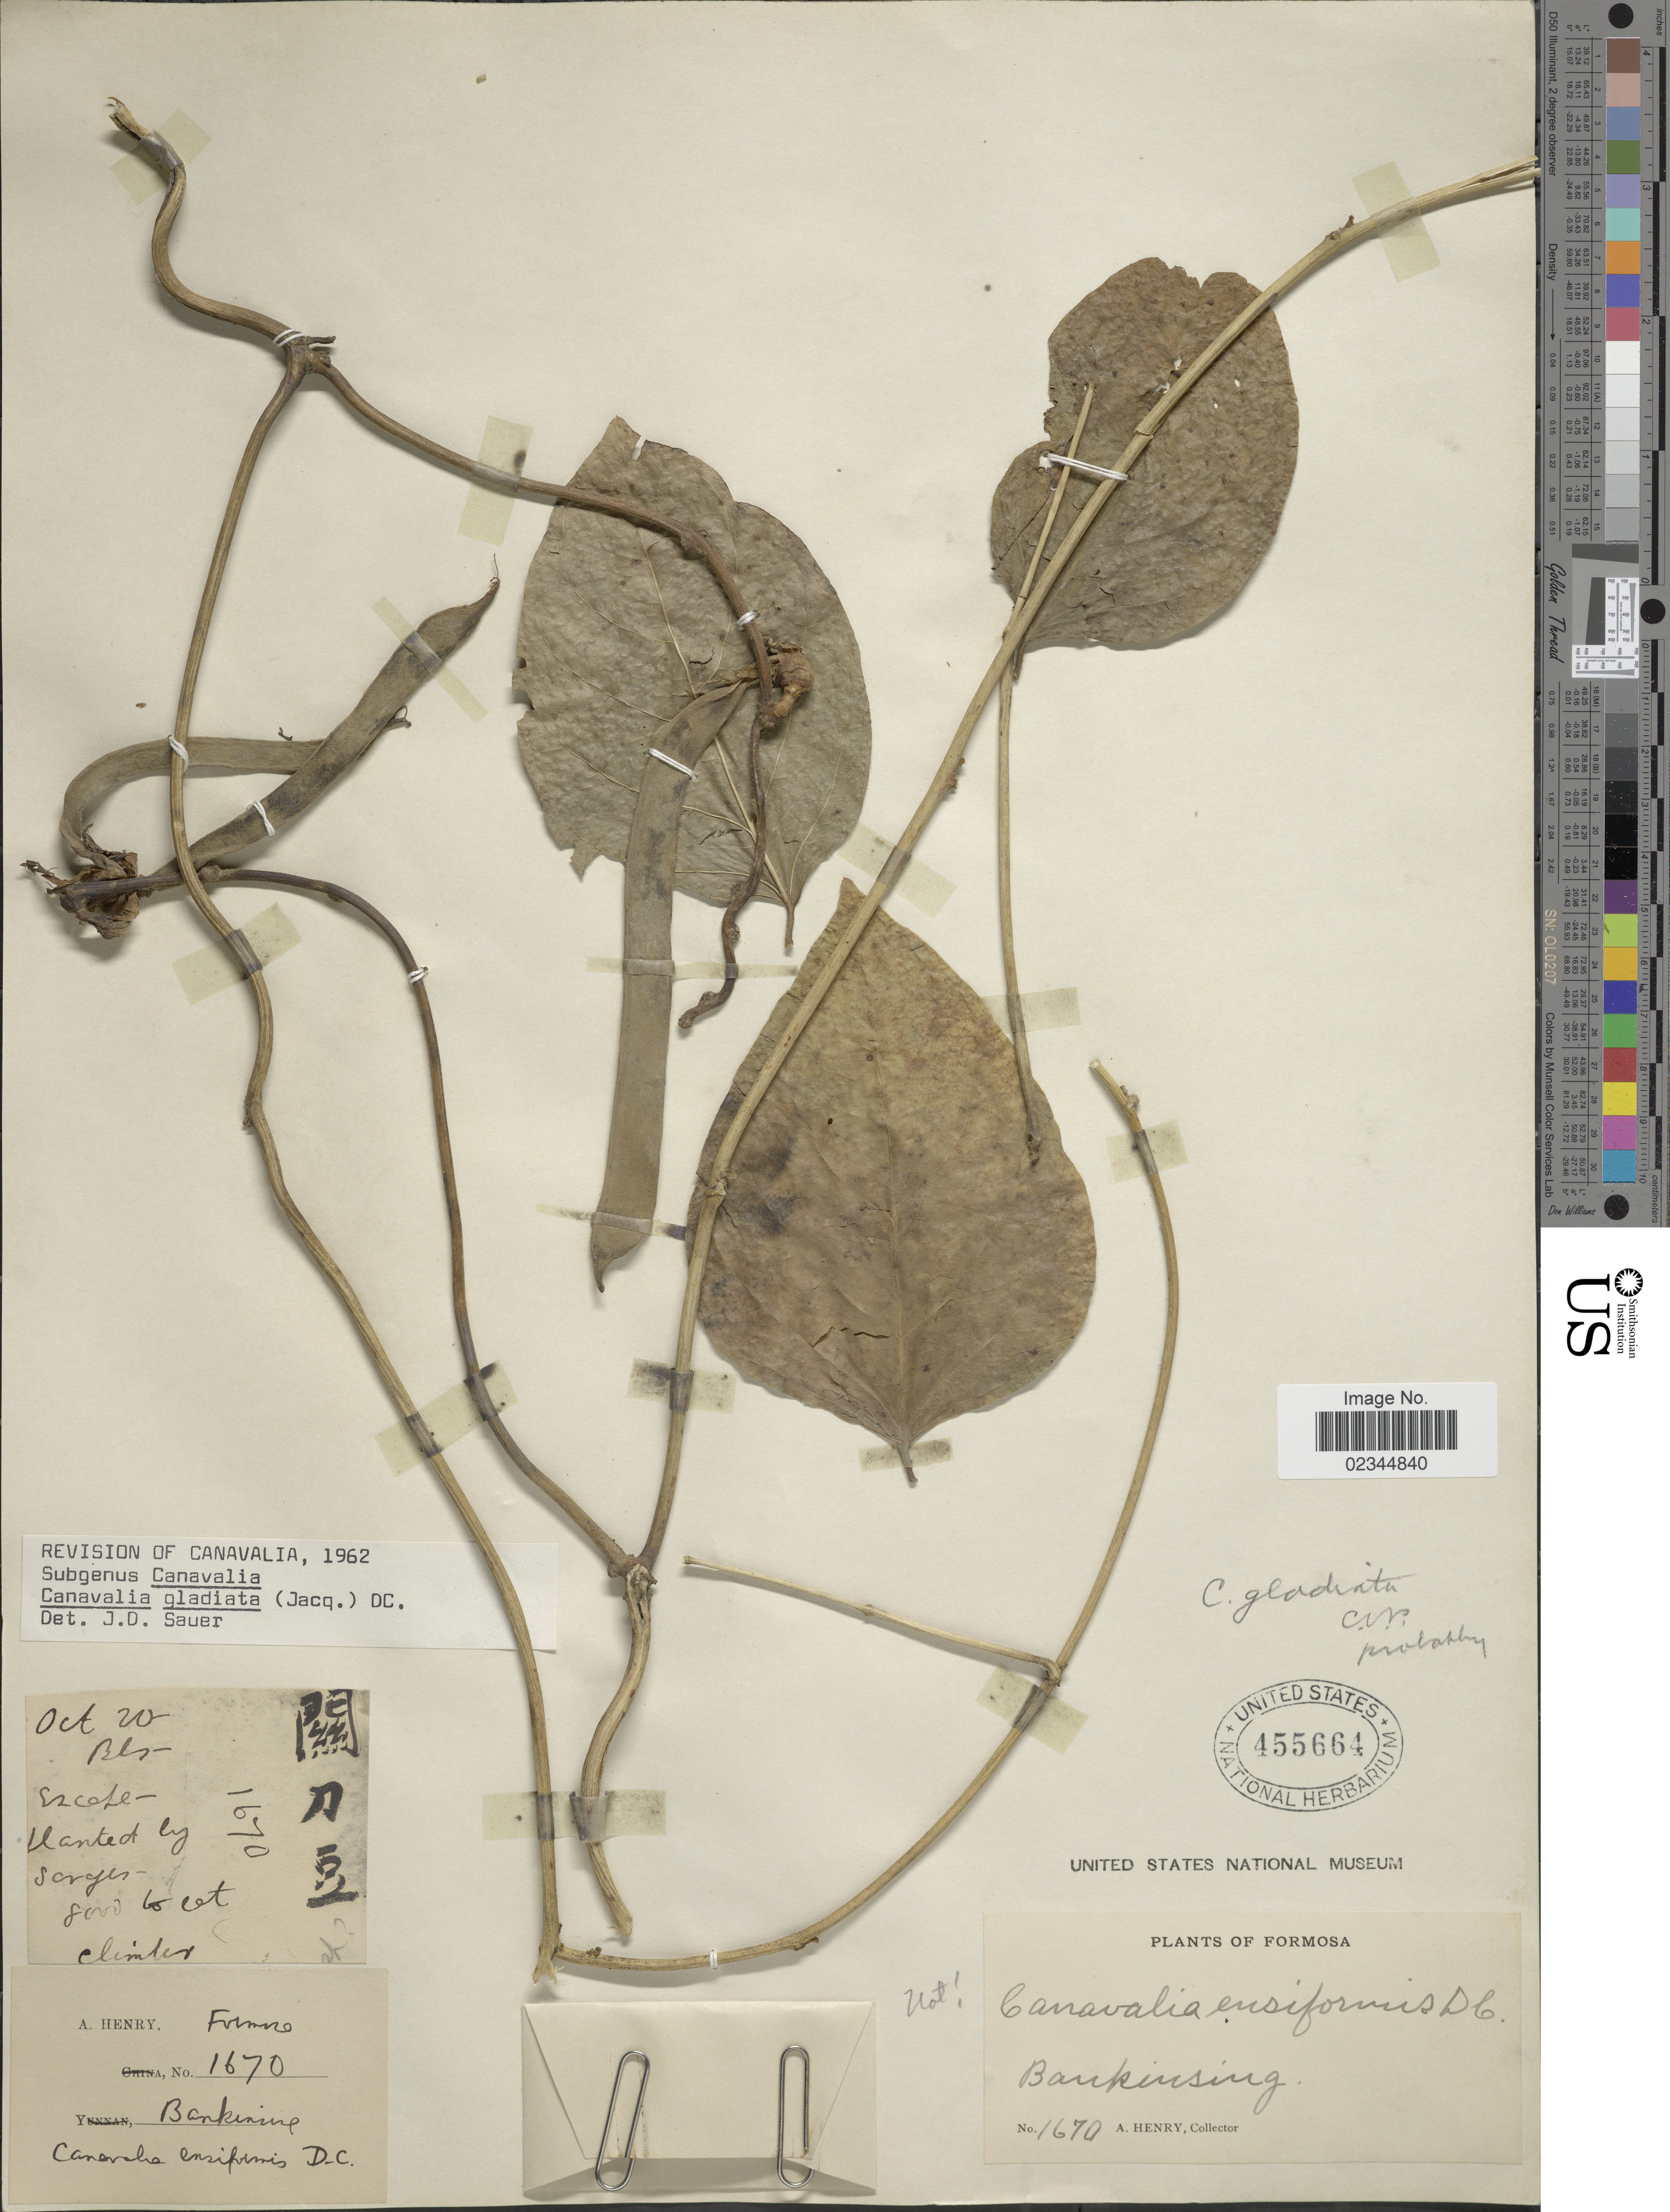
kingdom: Plantae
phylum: Tracheophyta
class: Magnoliopsida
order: Fabales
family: Fabaceae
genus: Canavalia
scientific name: Canavalia gladiata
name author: (Jacq.) DC.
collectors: A. Henry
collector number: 1670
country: Taiwan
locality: Formosa. Baukinsing.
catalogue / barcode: US 455664